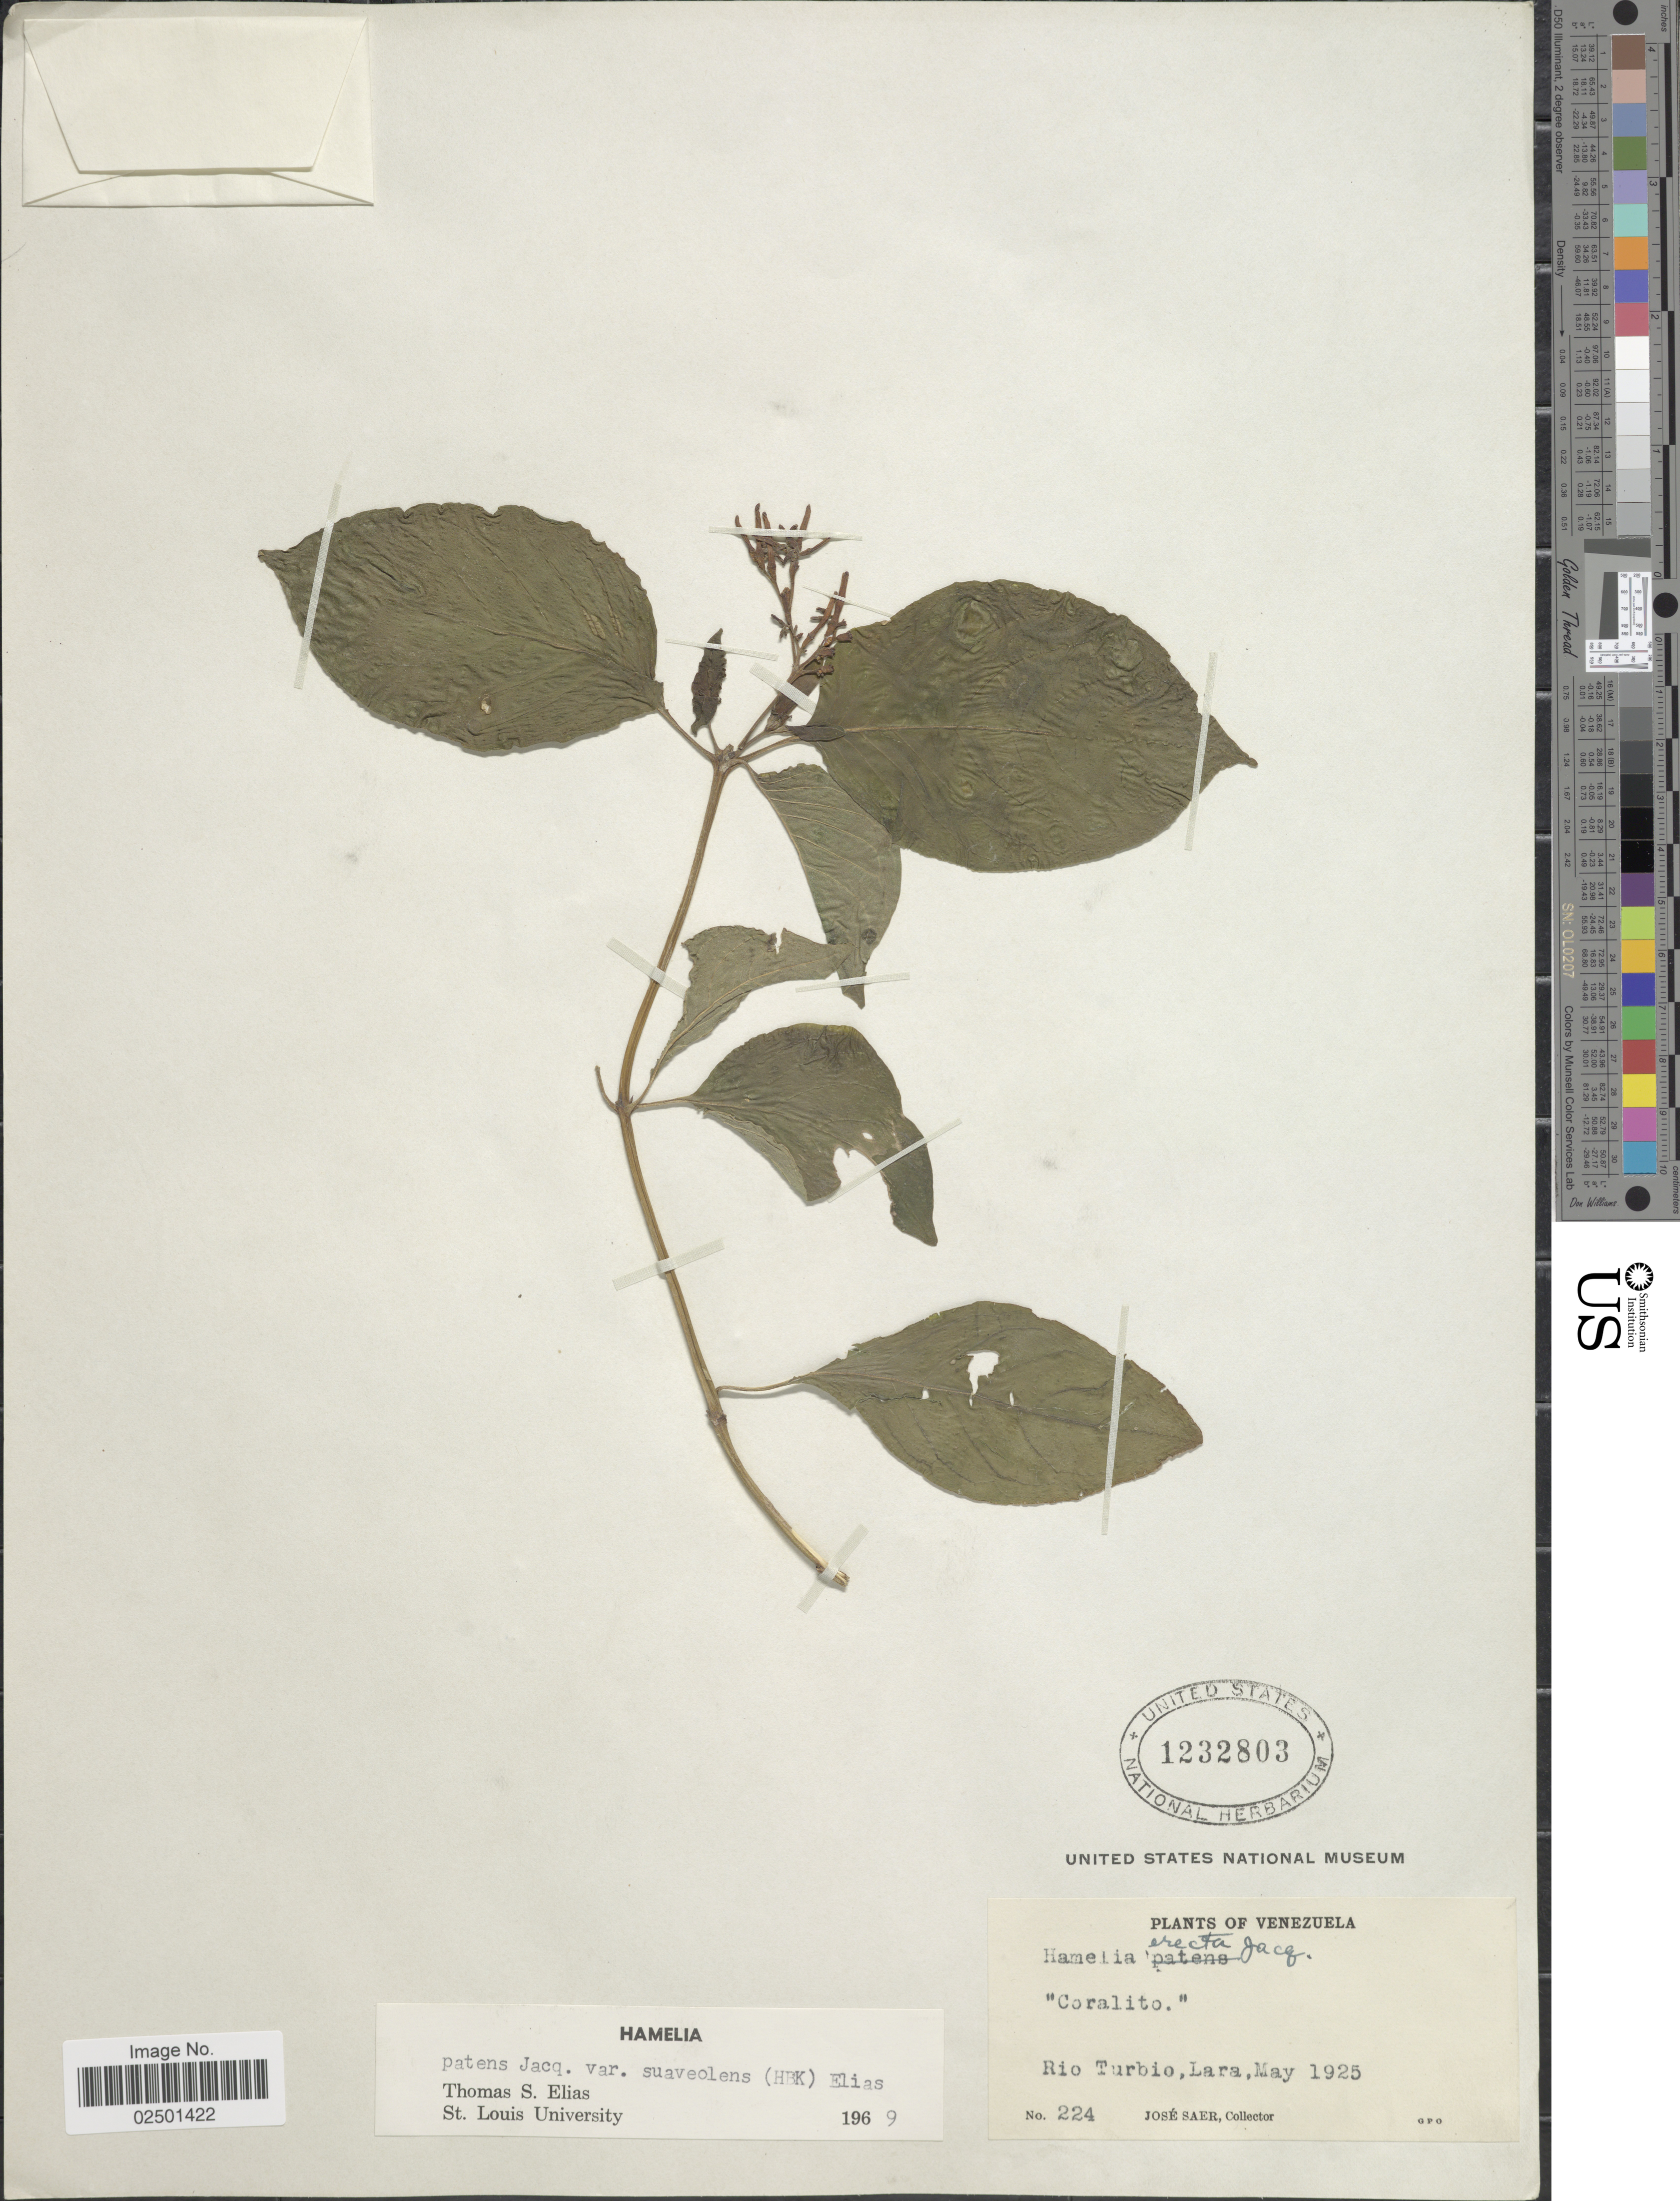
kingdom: Plantae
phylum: Tracheophyta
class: Magnoliopsida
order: Gentianales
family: Rubiaceae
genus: Hamelia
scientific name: Hamelia patens var. glabra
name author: Oerst.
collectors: J. Saer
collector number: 224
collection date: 1925-05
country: Venezuela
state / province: Lara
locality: Rio Turbio.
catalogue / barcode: US 1232803